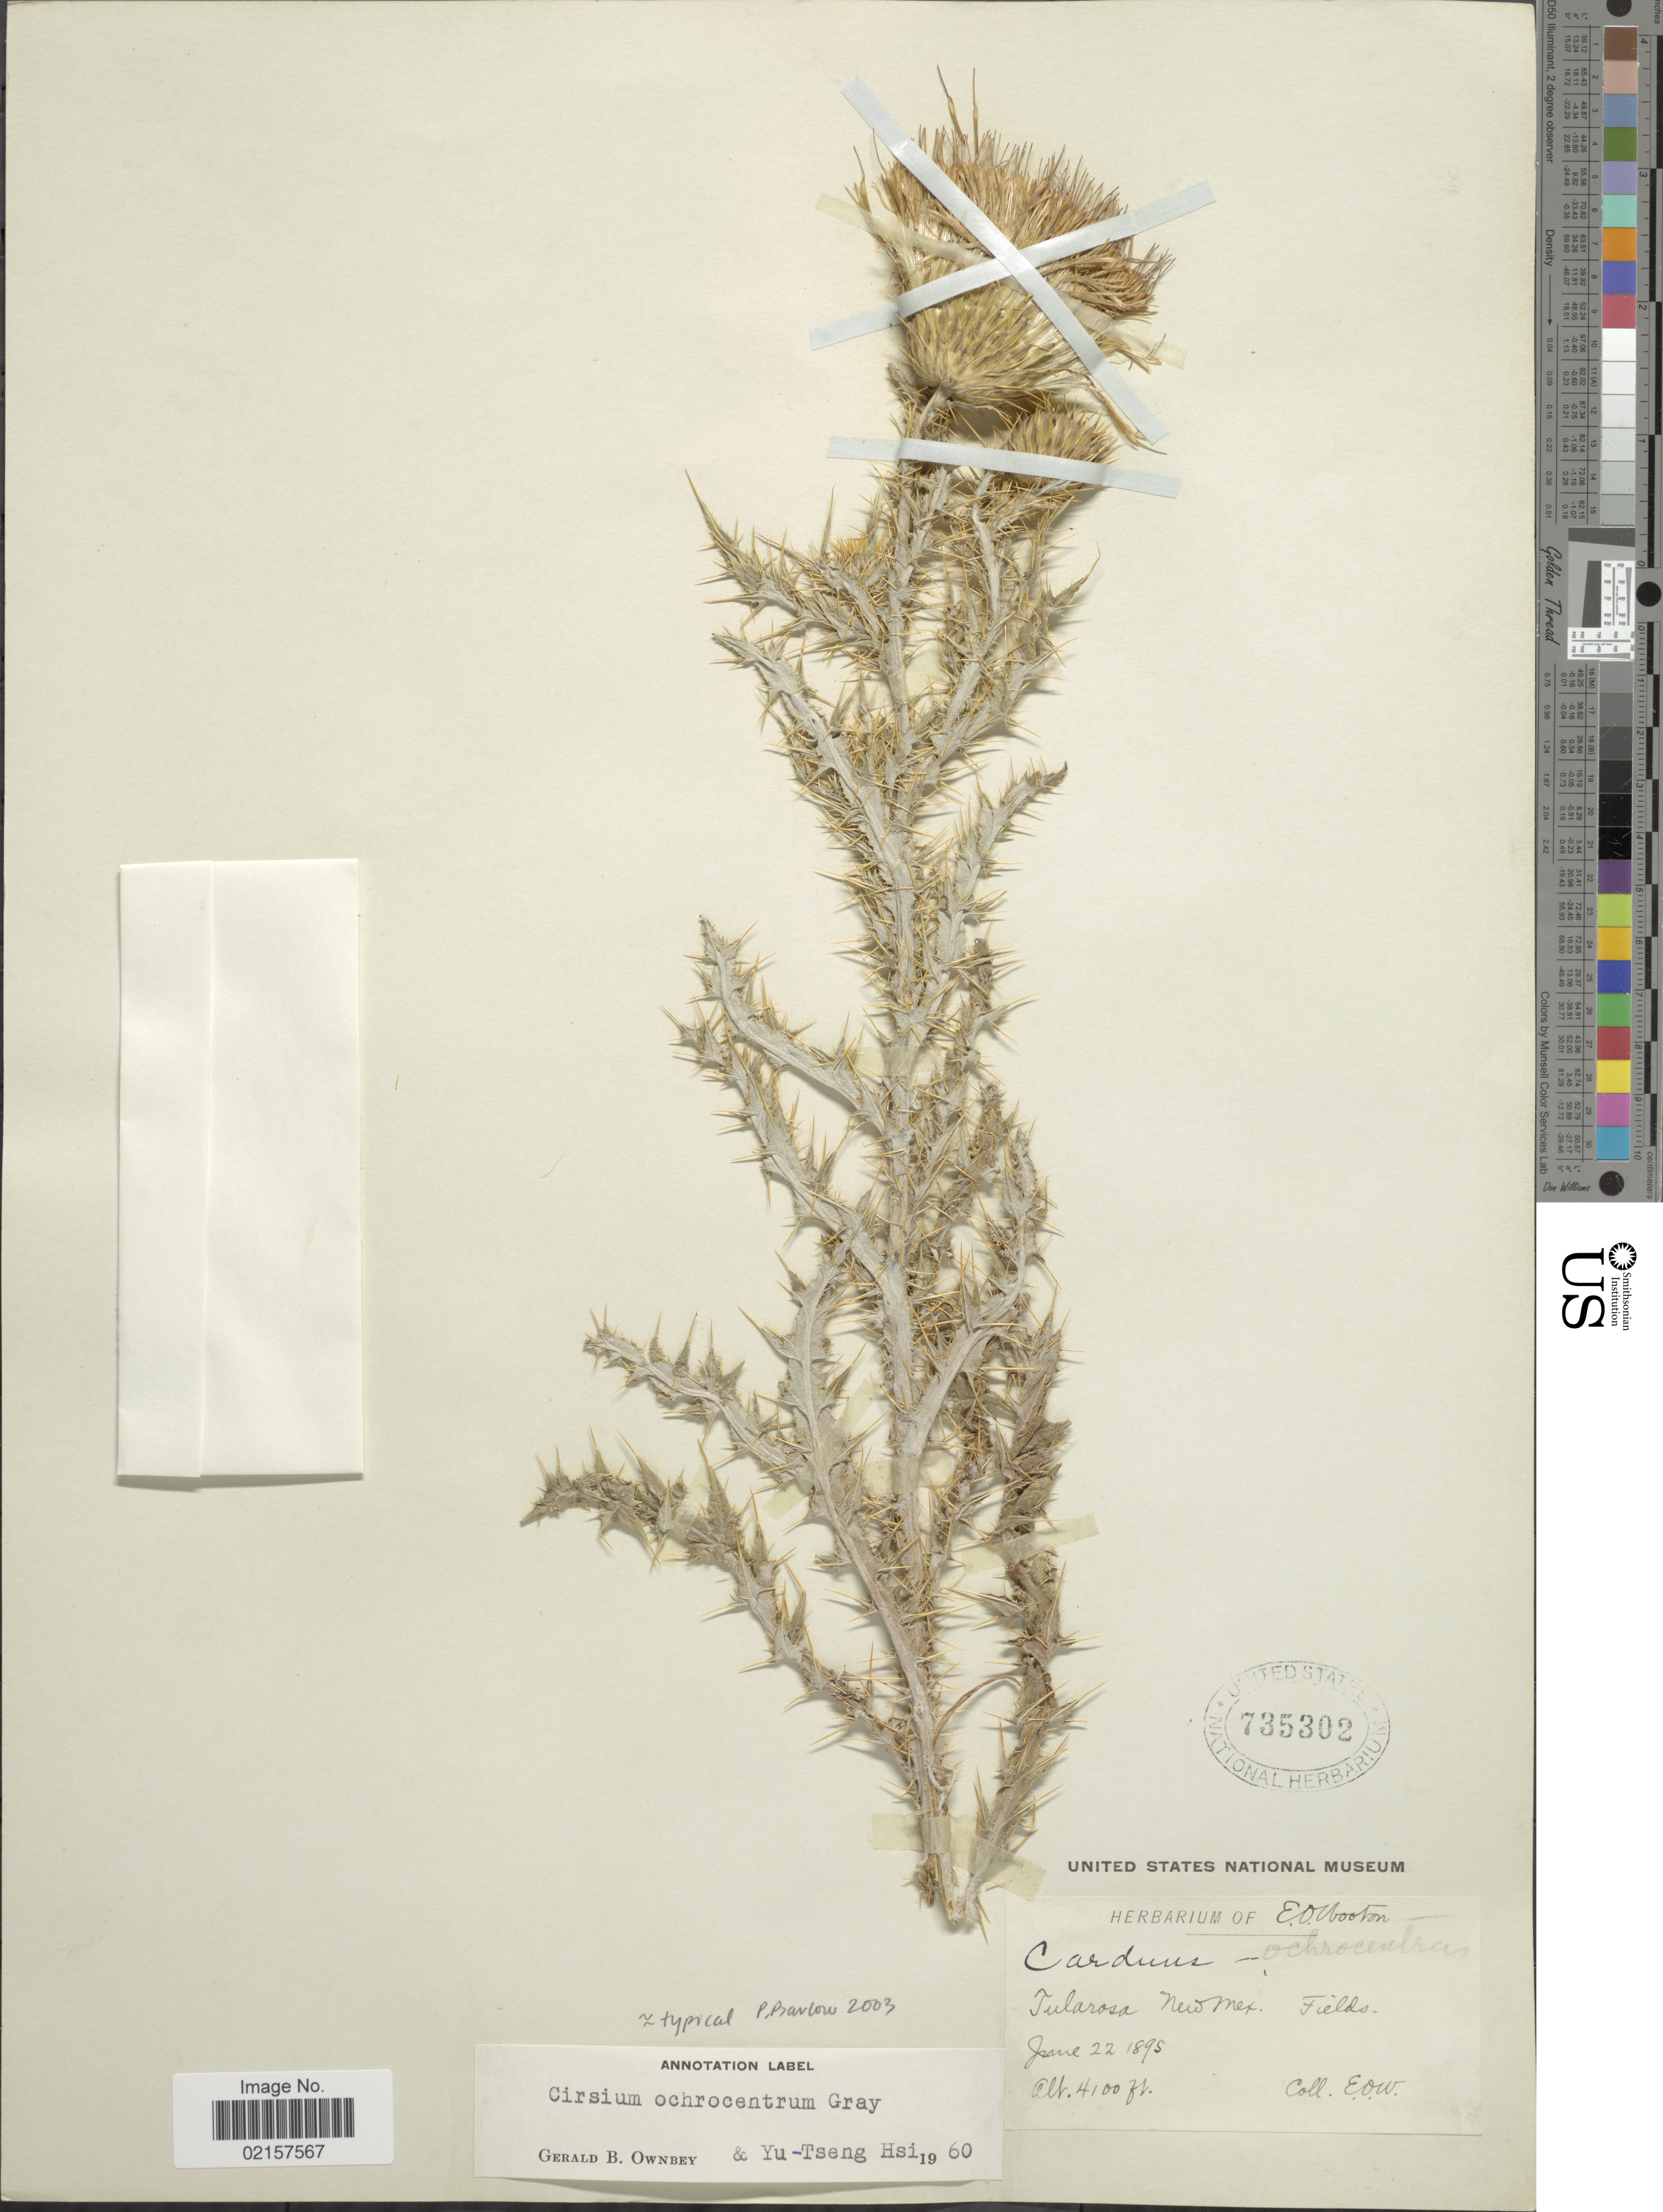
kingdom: Plantae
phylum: Tracheophyta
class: Magnoliopsida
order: Asterales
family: Asteraceae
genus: Cirsium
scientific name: Cirsium ochrocentrum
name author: A. Gray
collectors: E. O. Wooton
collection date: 1895-06-22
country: United States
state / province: New Mexico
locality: Tularosa, fields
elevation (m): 1250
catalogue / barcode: US 735302